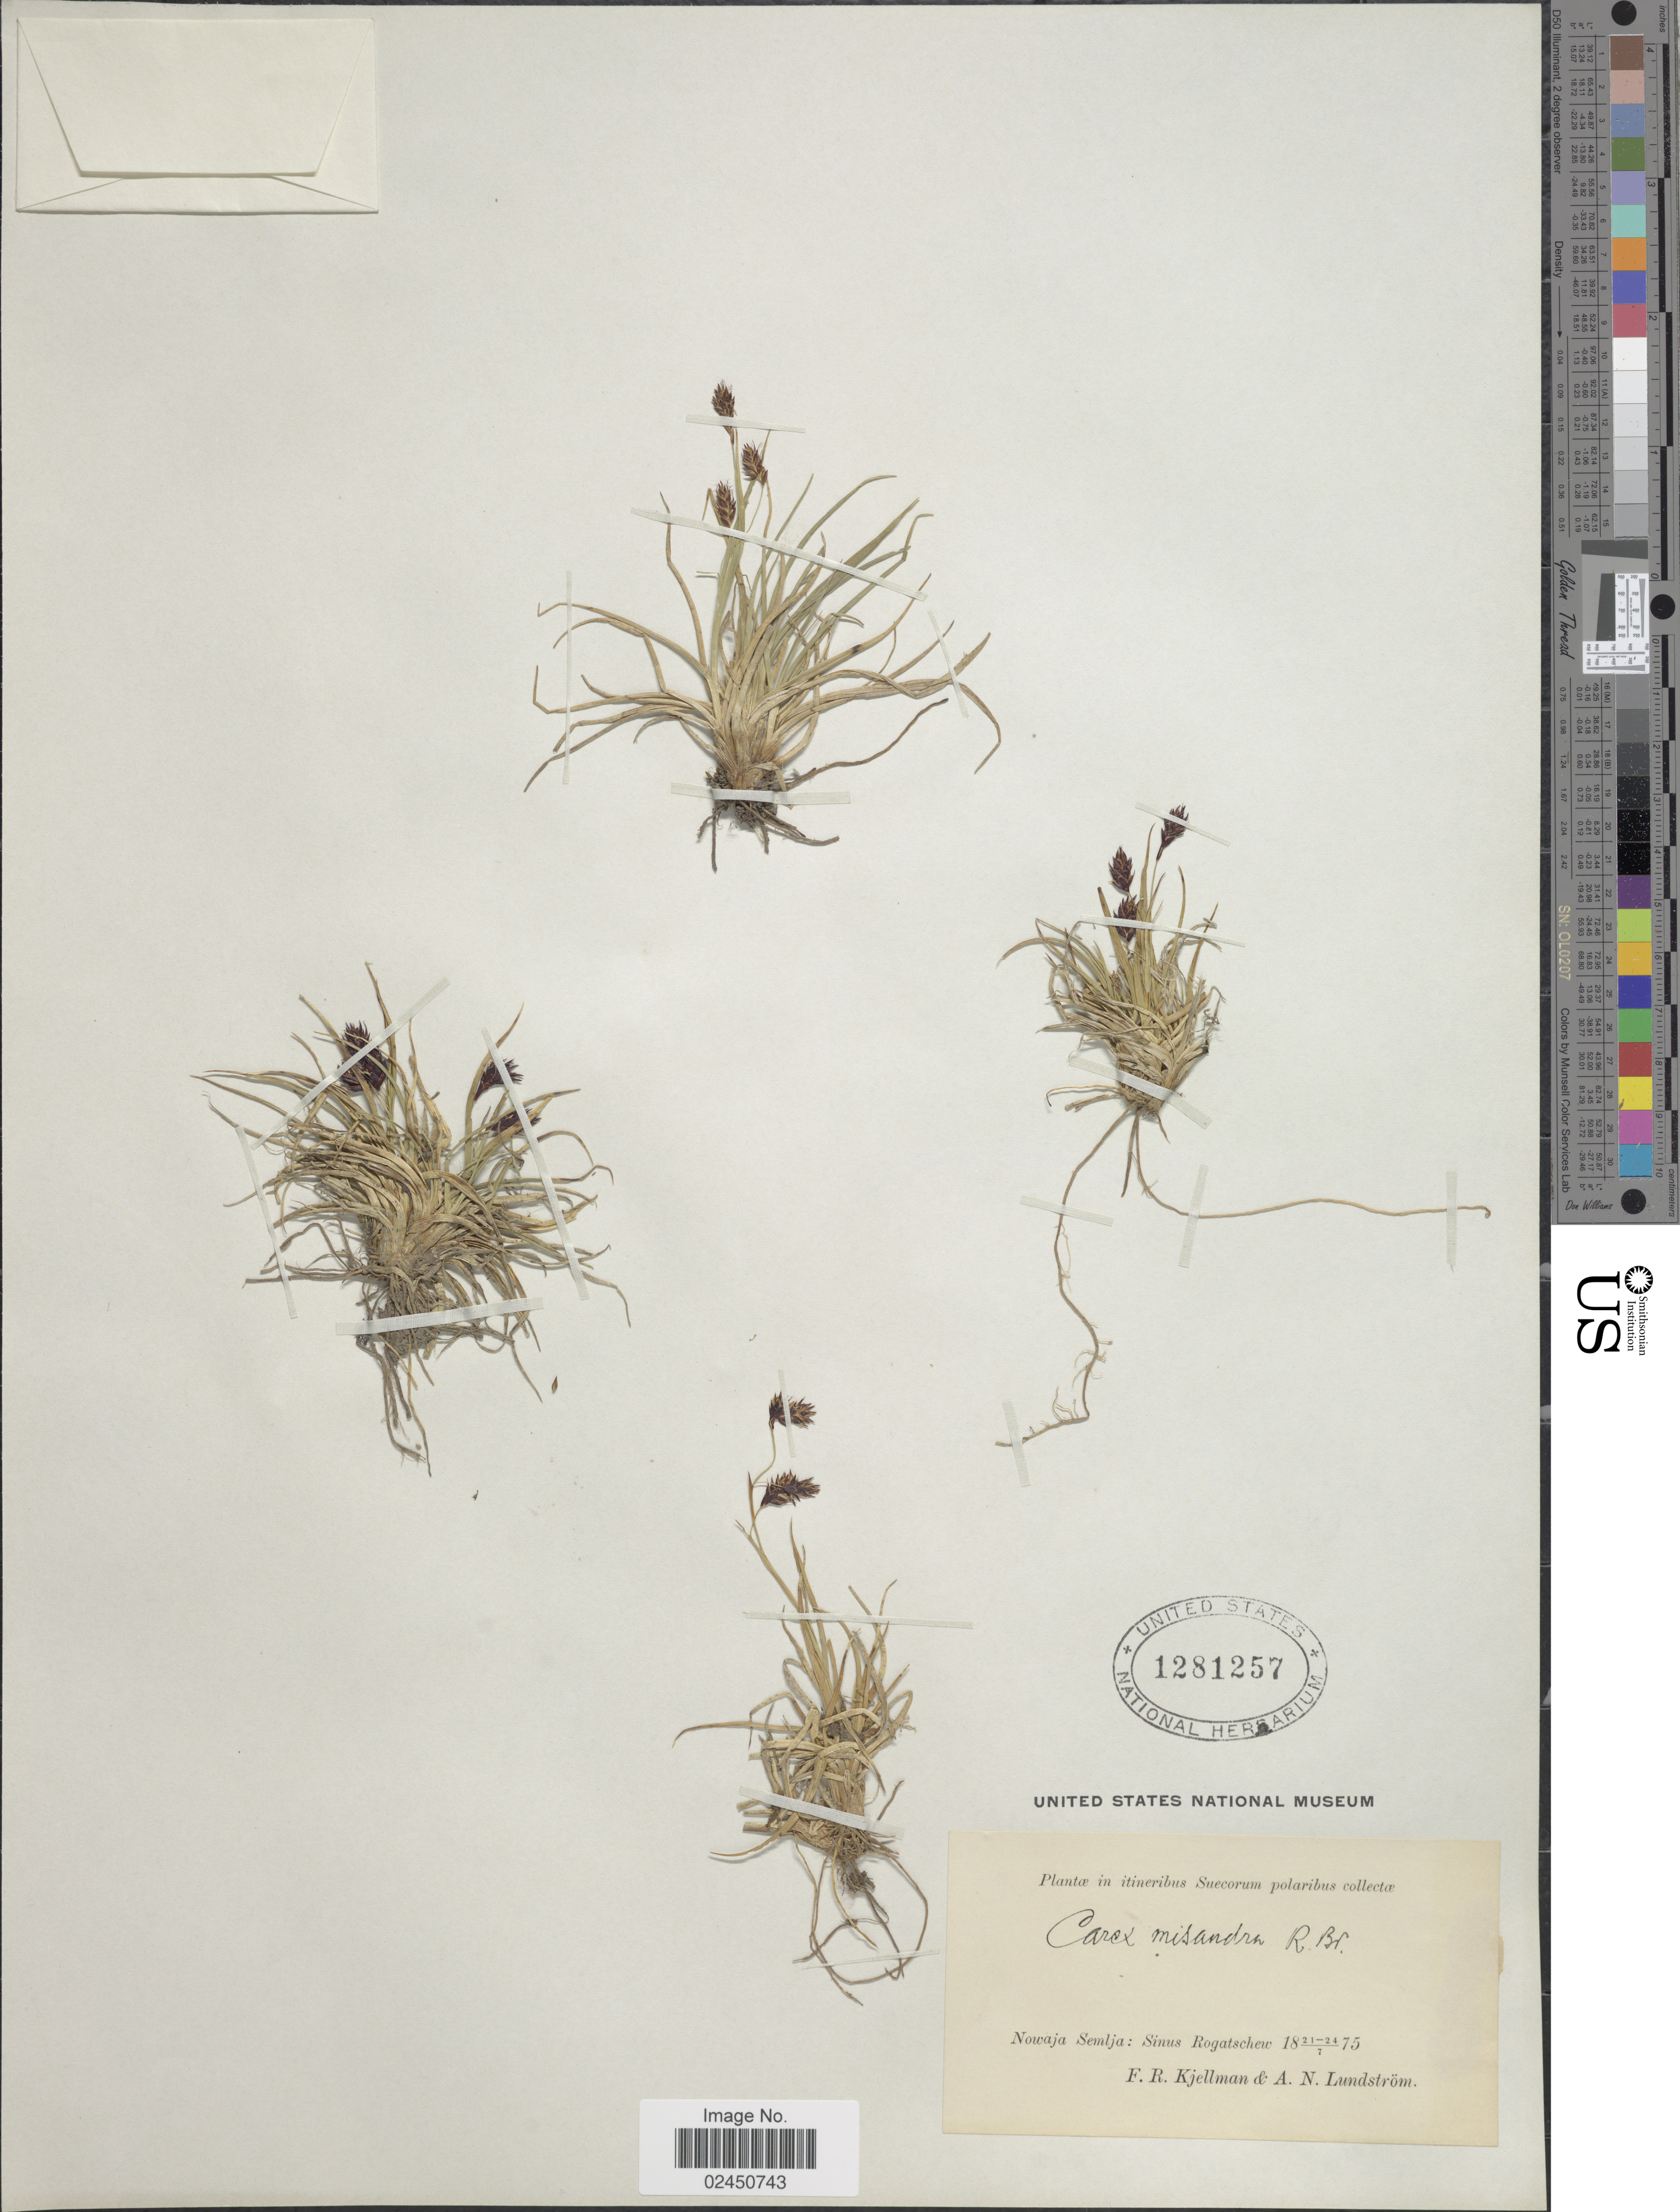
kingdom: Plantae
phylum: Tracheophyta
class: Liliopsida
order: Poales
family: Cyperaceae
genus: Carex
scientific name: Carex fuliginosa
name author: Schkuhr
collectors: A. N. Lundstrom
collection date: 1875-07-21/1875-07-24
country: Russian Federation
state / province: Arkhangelsk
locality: Suecorum polaribus, Nowaja Semlja, Sinus Rogatschew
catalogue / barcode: US 1281257